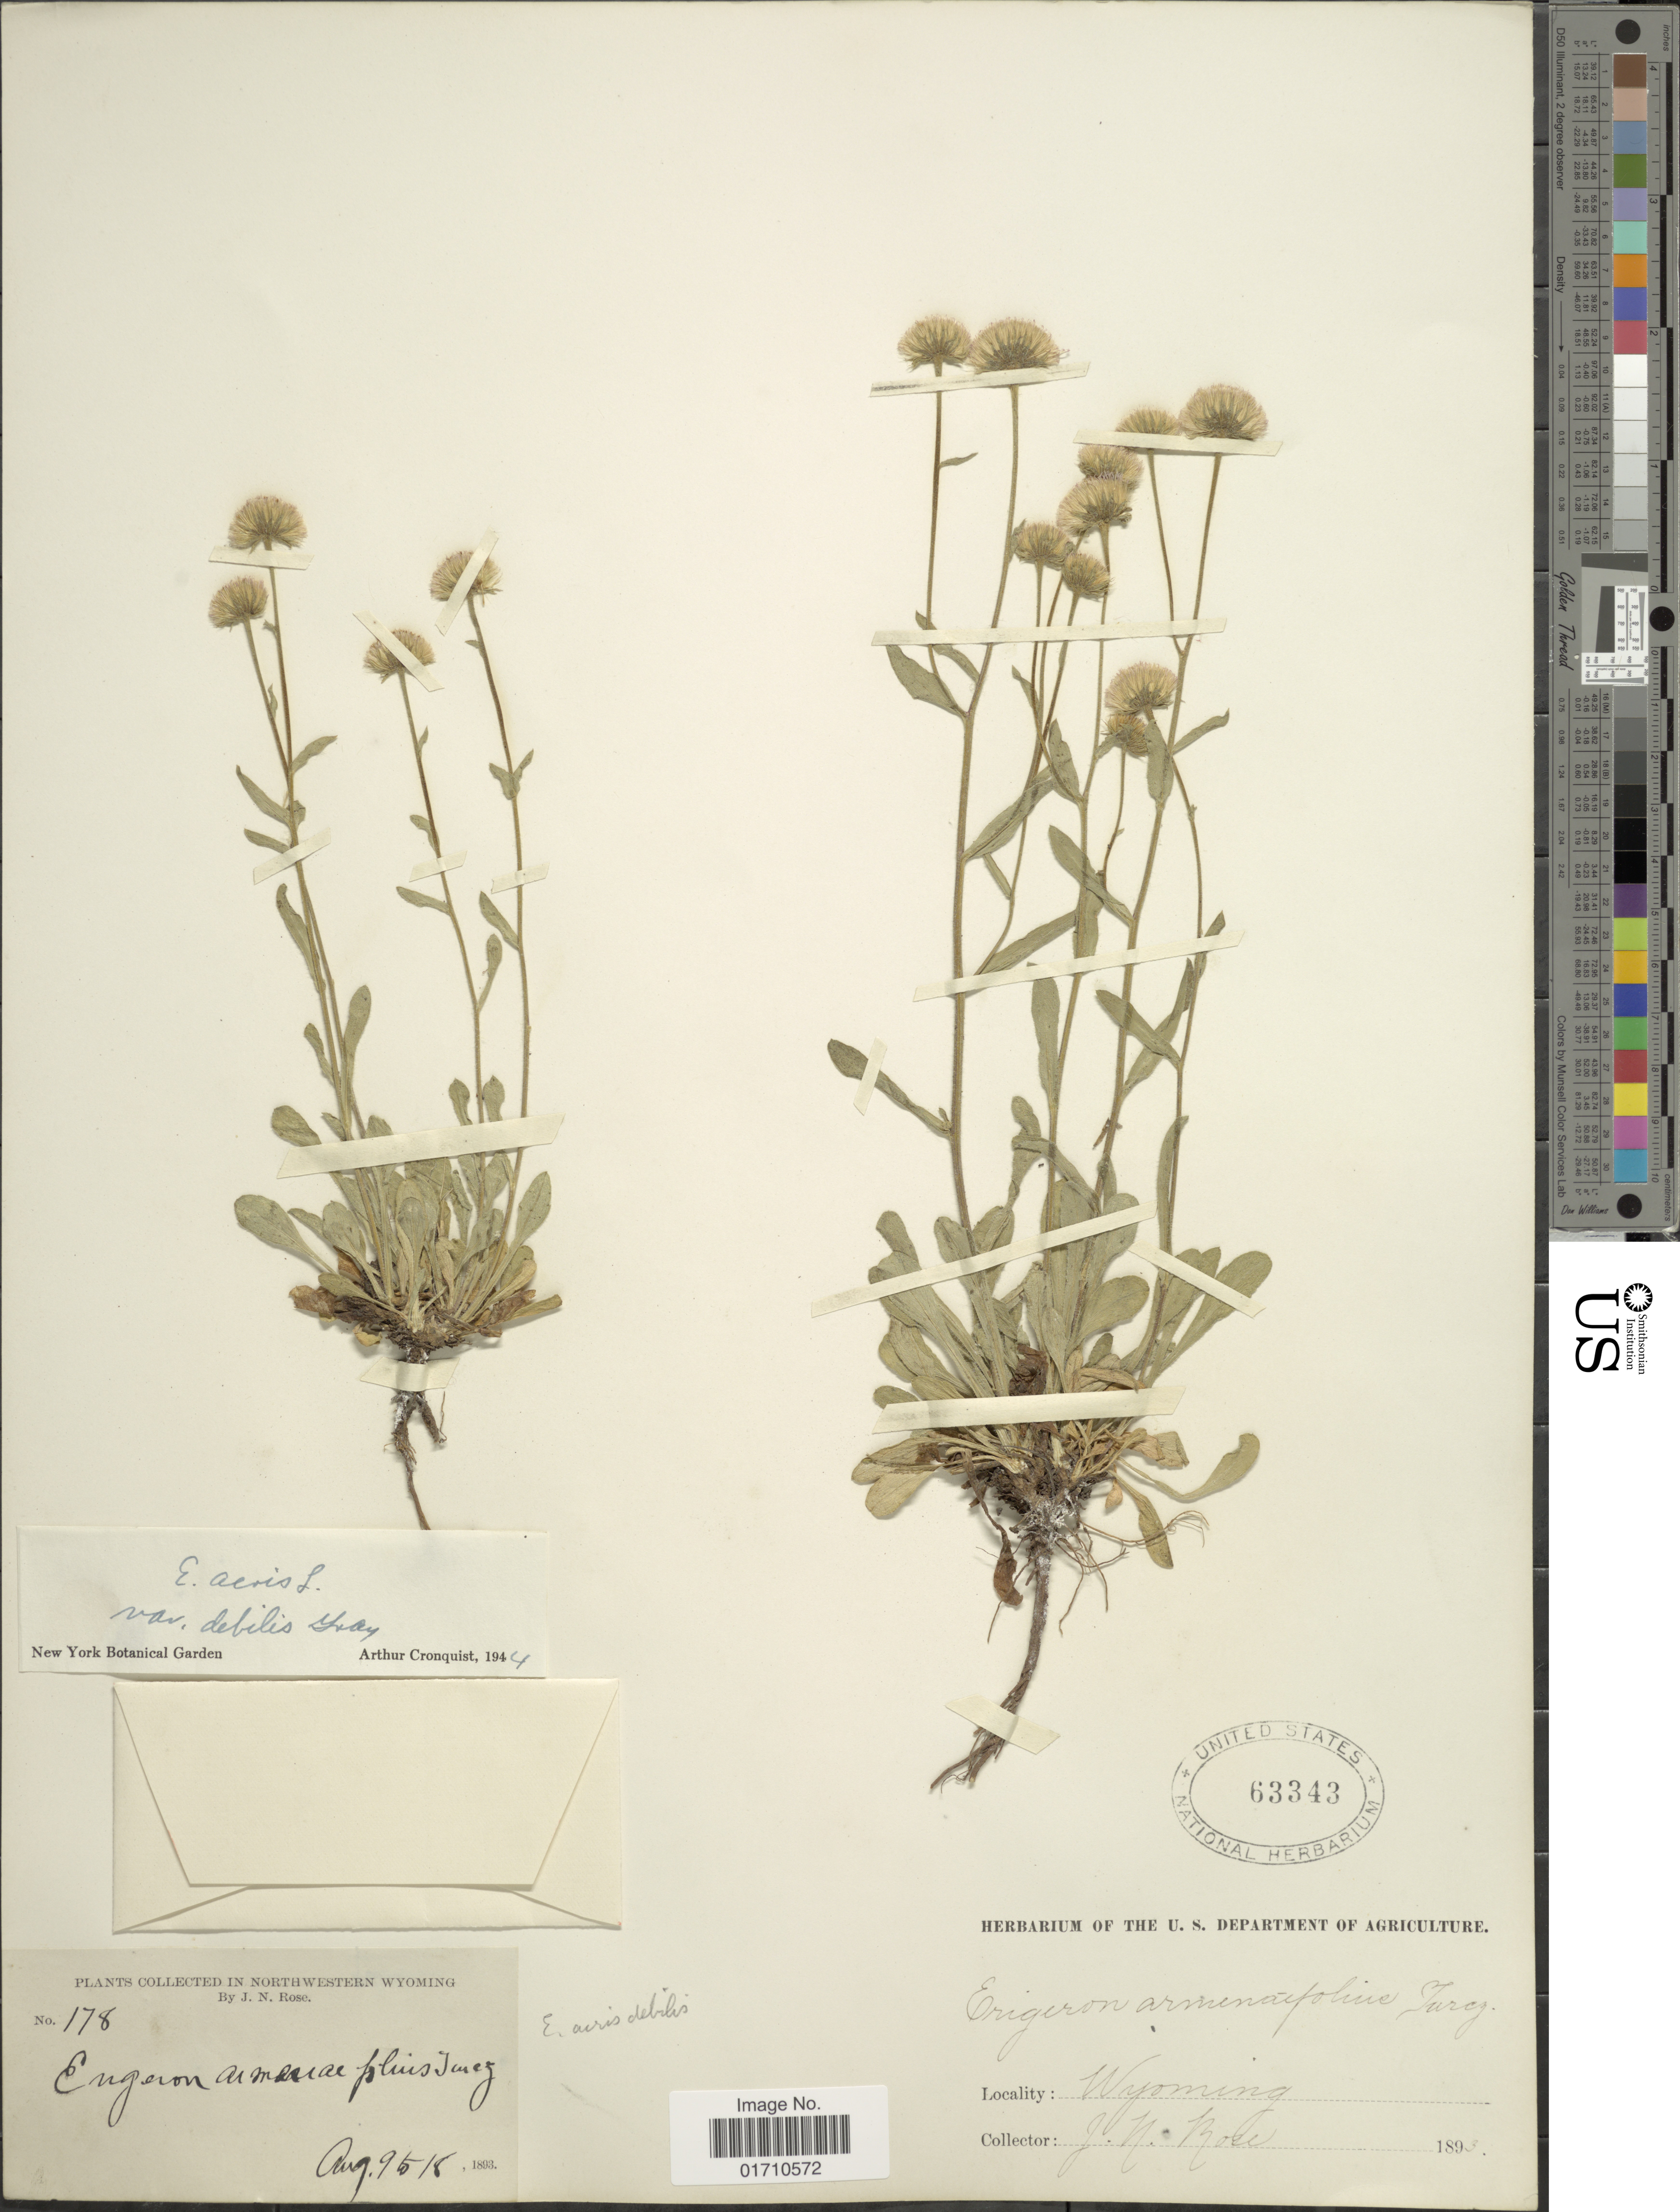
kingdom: Plantae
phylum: Tracheophyta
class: Magnoliopsida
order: Asterales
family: Asteraceae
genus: Erigeron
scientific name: Erigeron acris var. debilis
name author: A. Gray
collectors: J. N. Rose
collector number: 178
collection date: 1893-08-09/1893-08-18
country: United States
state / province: Wyoming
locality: In northwestern Wyoming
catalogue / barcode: US 63343